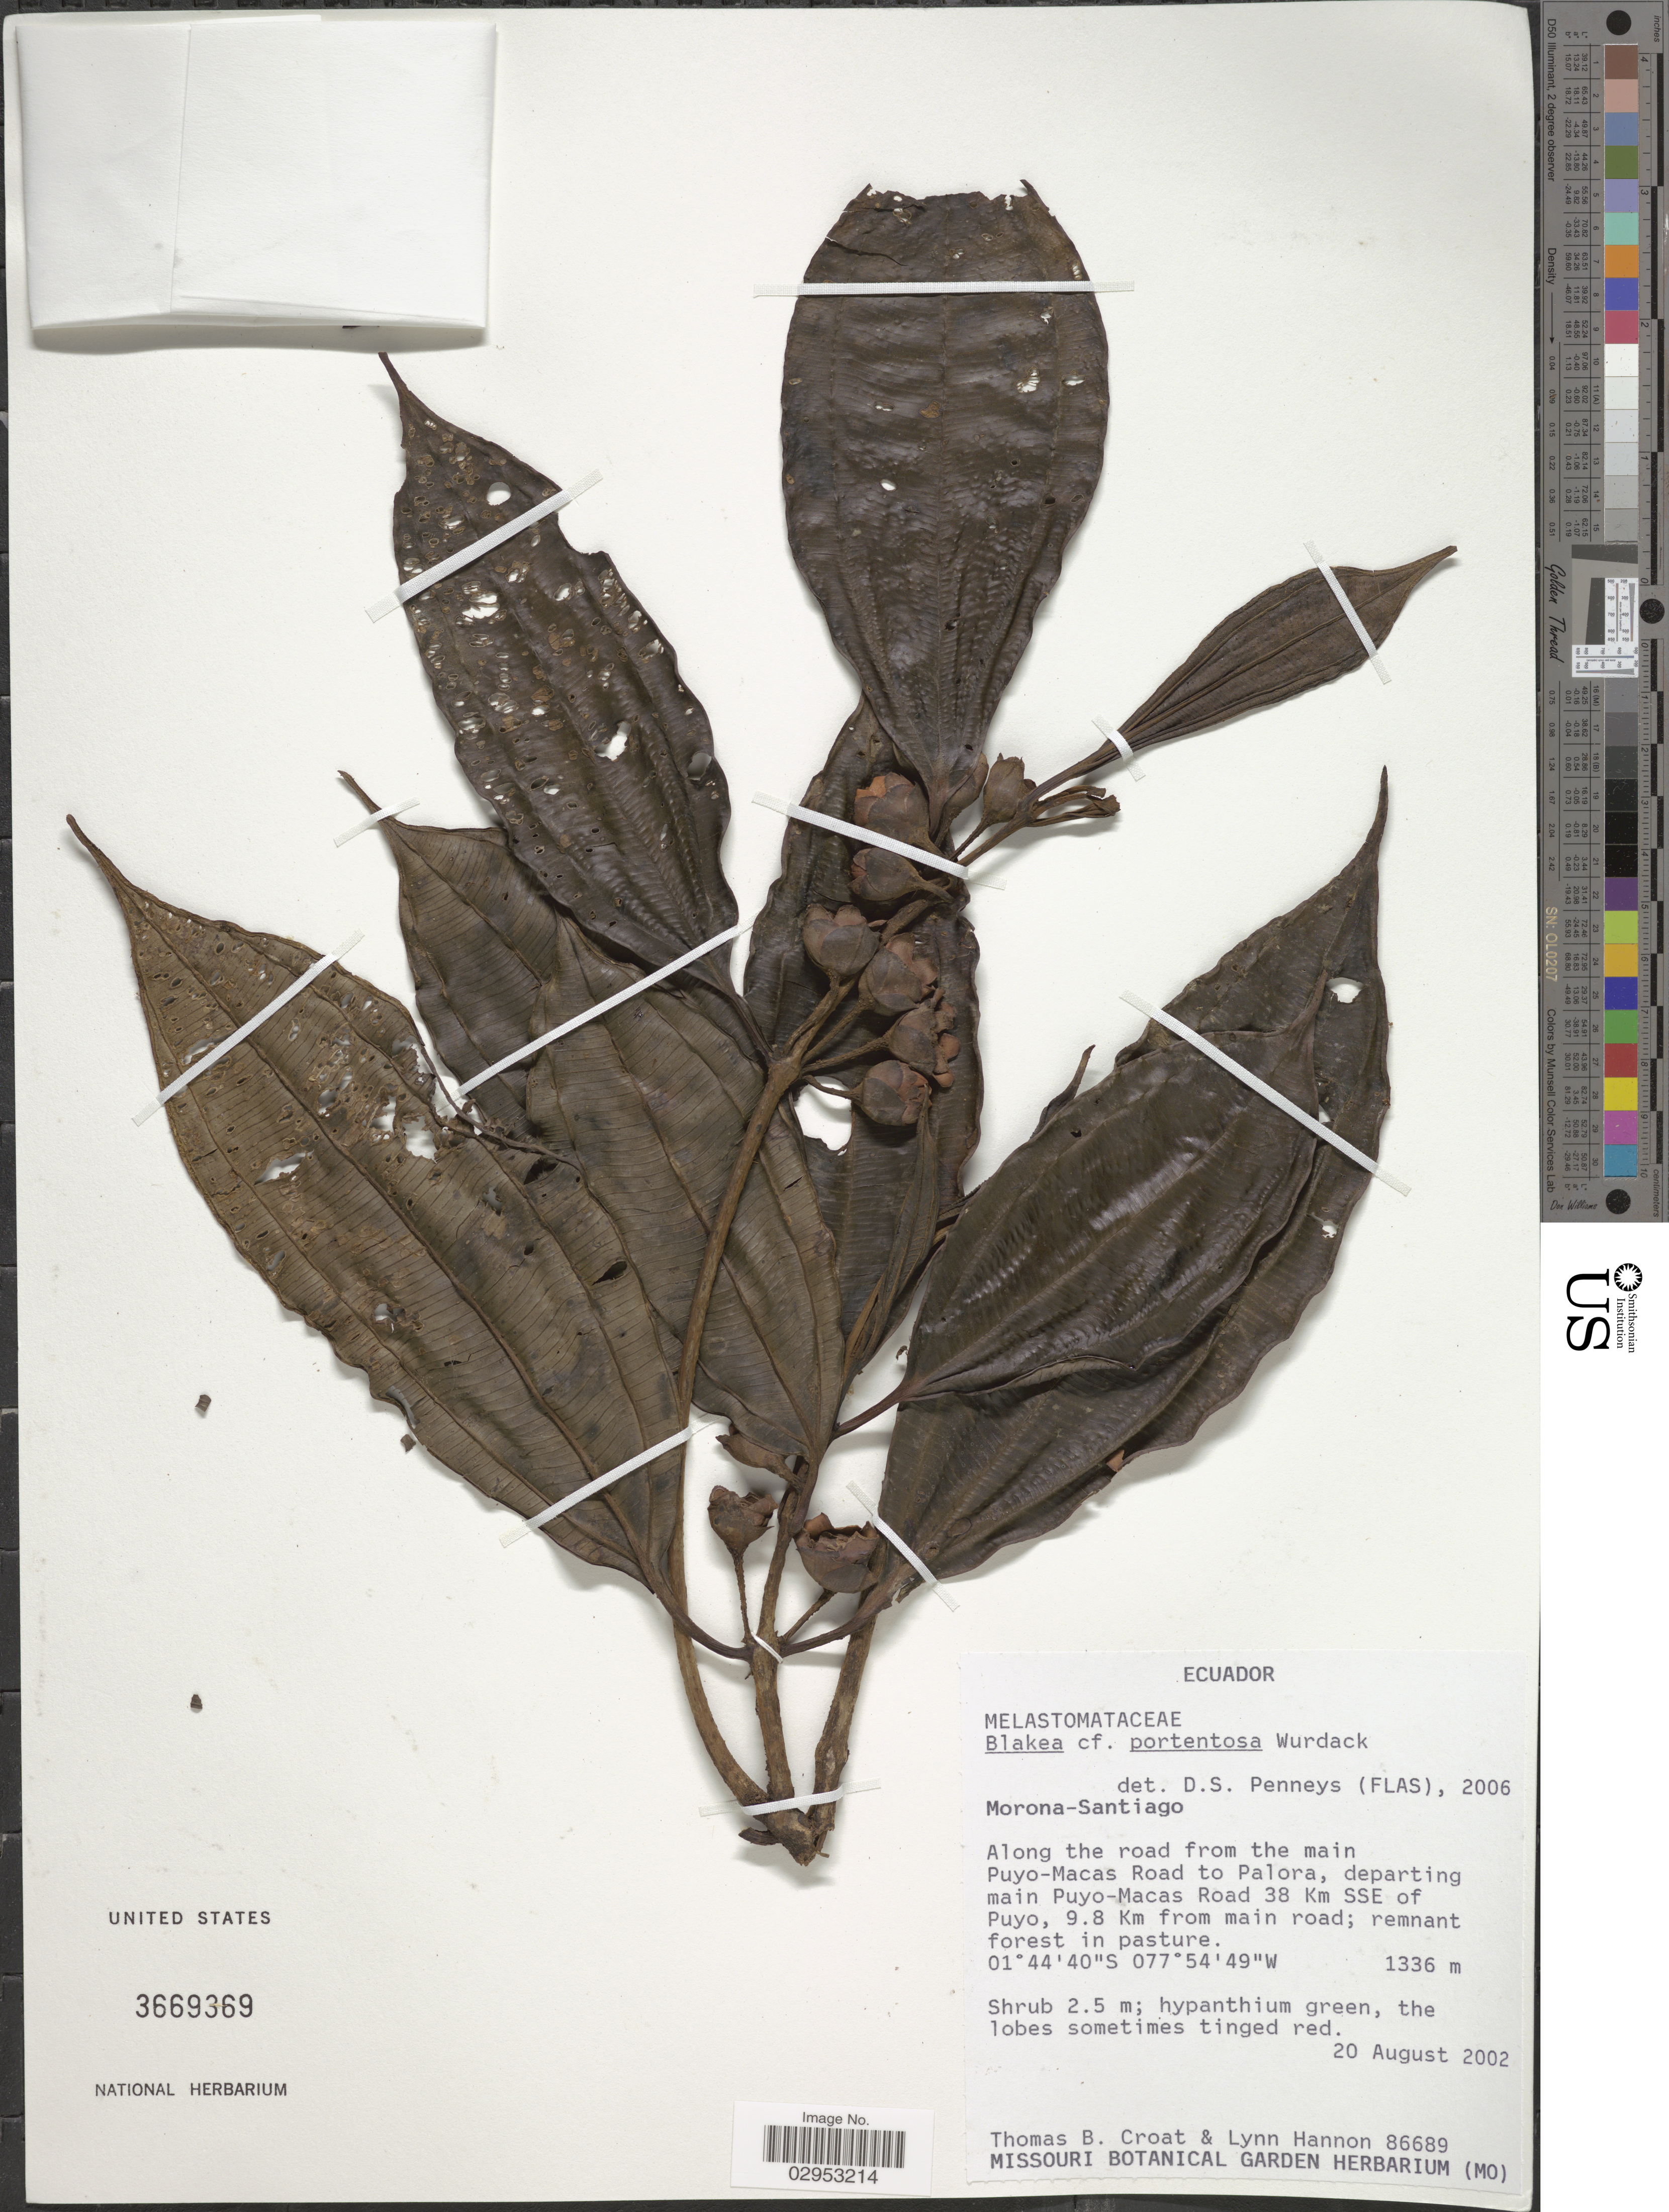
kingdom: Plantae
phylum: Tracheophyta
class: Magnoliopsida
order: Myrtales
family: Melastomataceae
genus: Blakea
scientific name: Blakea portentosa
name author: Wurdack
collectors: T. B. Croat & L. Hannon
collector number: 86689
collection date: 2002-08-20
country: Ecuador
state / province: Morona-Santiago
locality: Along the road from the main Puyo-macas Road to Palora, departing main Puyo-Macas Road 38 Km SSE of Puyo, 9.8 Km from main road.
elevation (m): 1336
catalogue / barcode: US 3669369